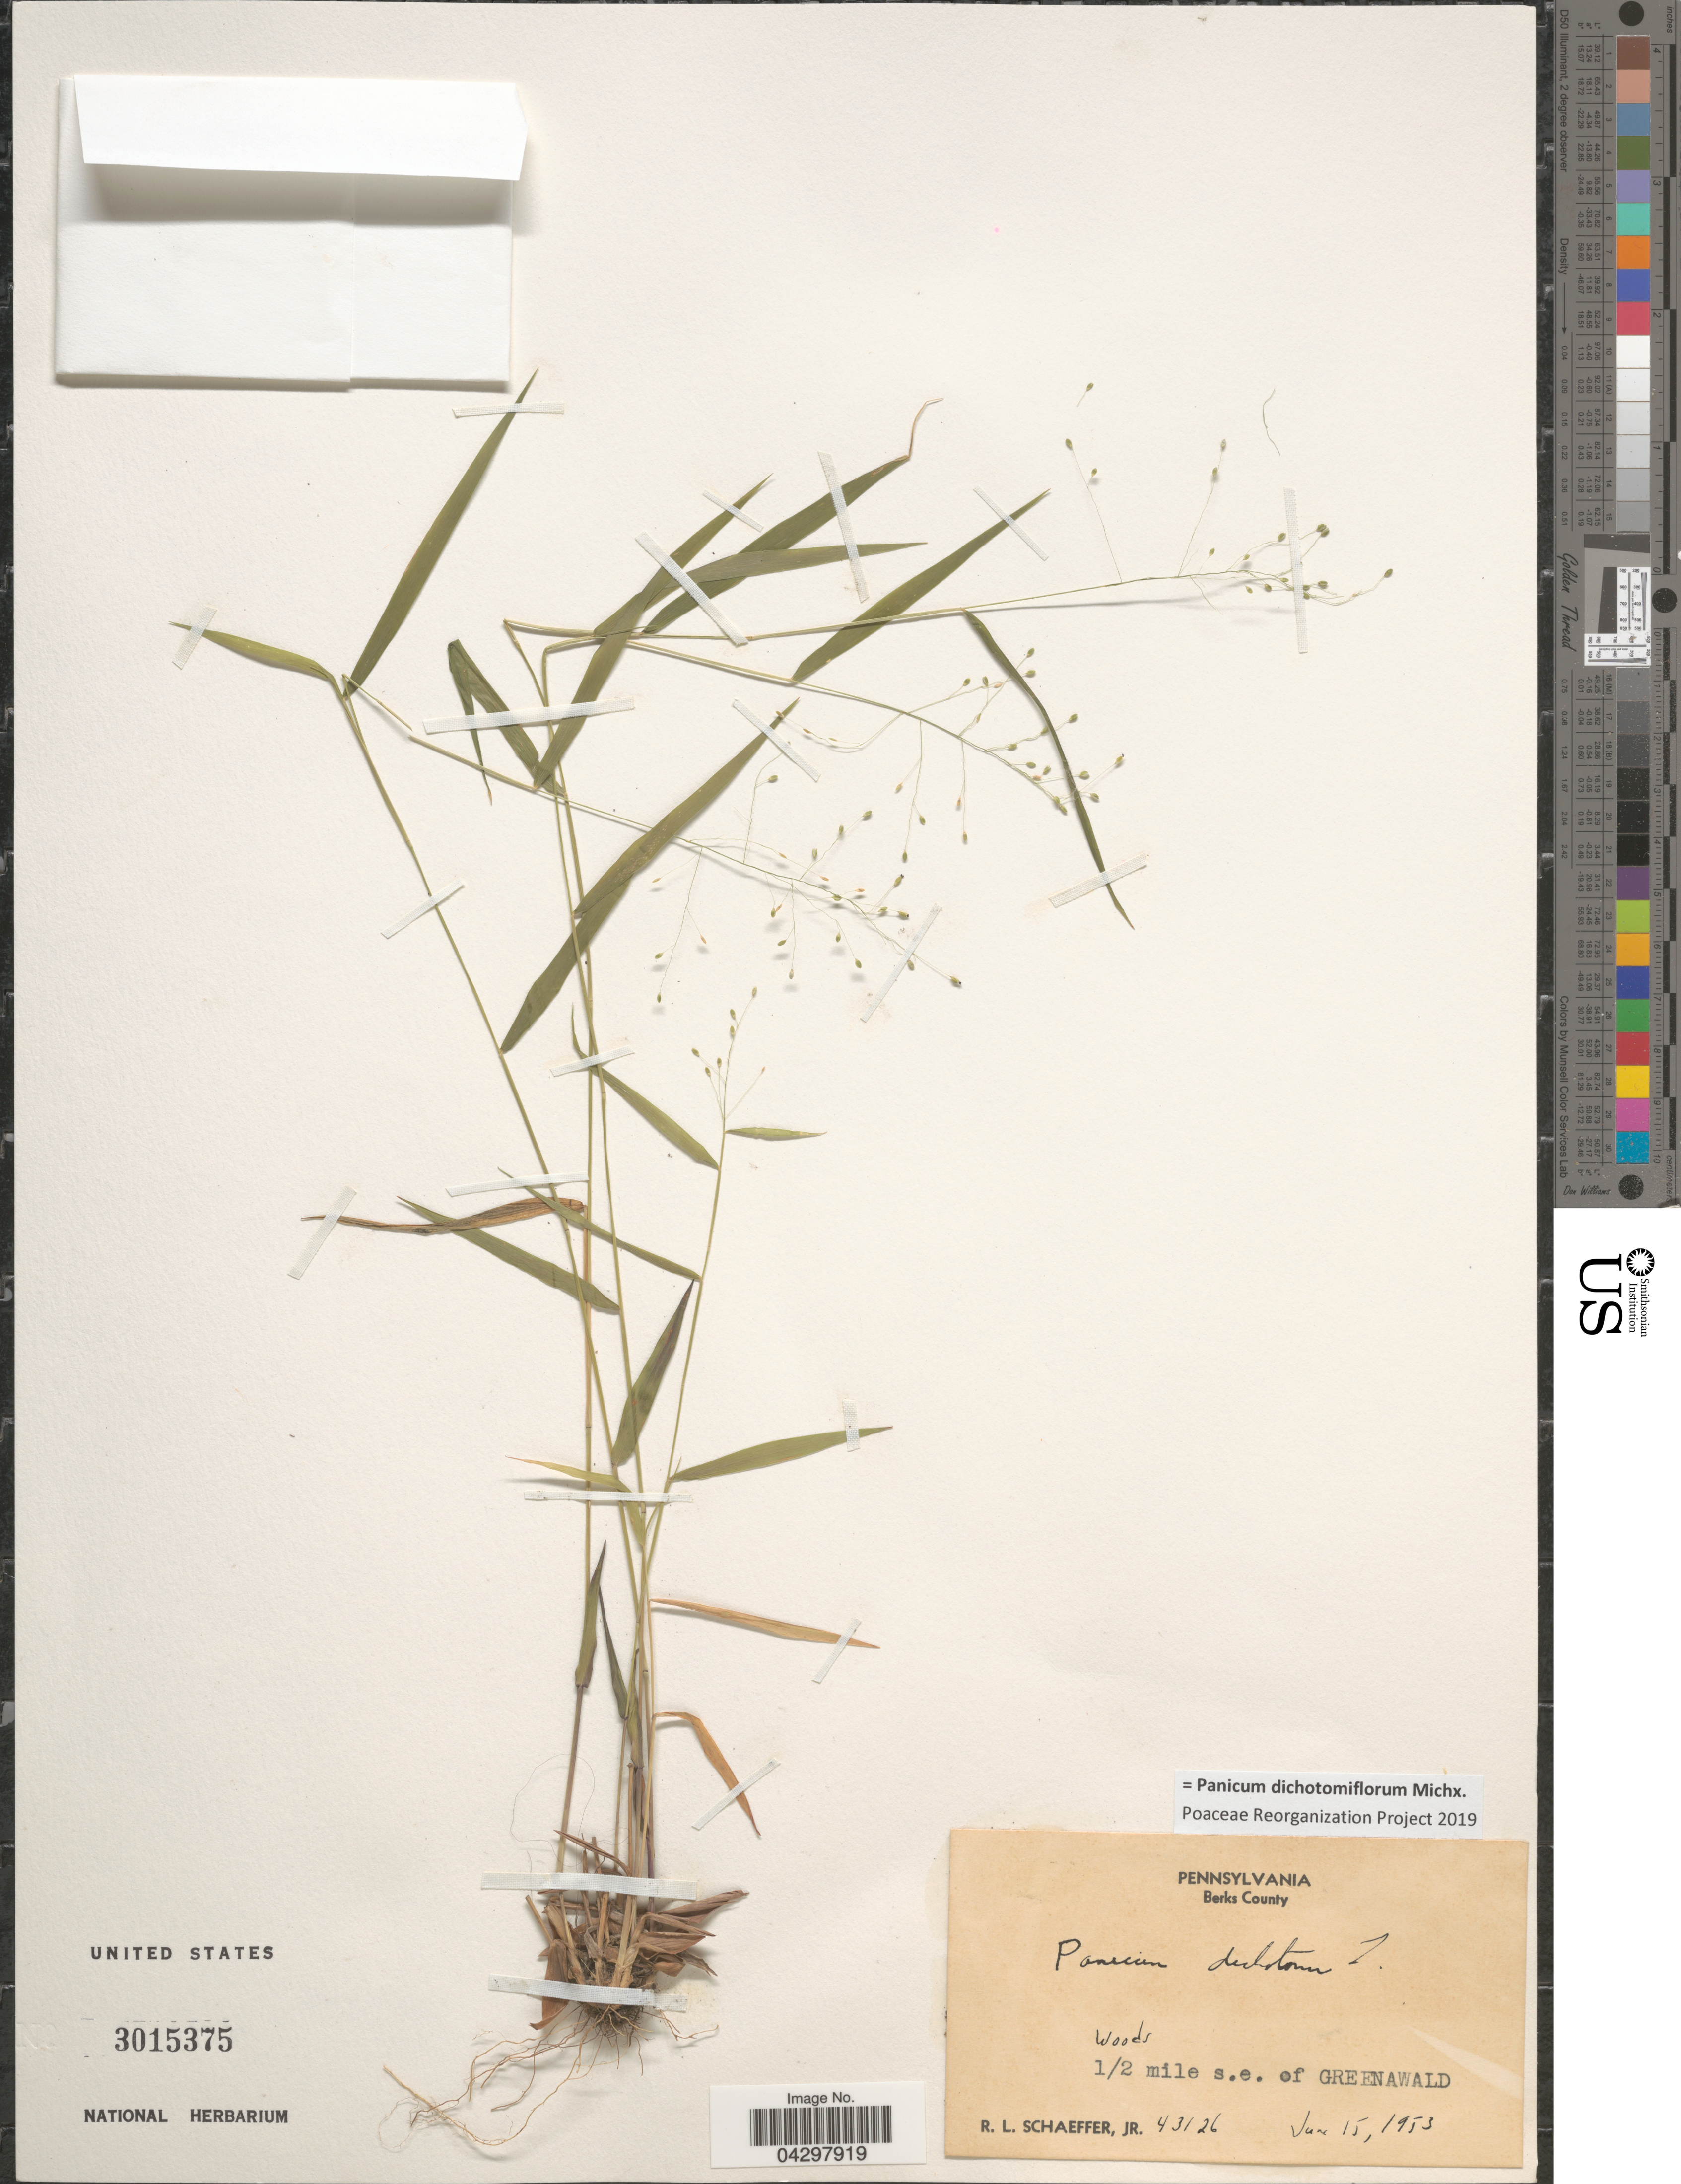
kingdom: Plantae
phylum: Tracheophyta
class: Liliopsida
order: Poales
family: Poaceae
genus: Panicum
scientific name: Panicum dichotomiflorum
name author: Michx.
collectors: R. L. Schaeffer Jr.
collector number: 43126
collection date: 1953-06-15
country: United States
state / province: Pennsylvania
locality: Berks County. ½ mile s.e. of Greenawald.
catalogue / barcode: US 3015375